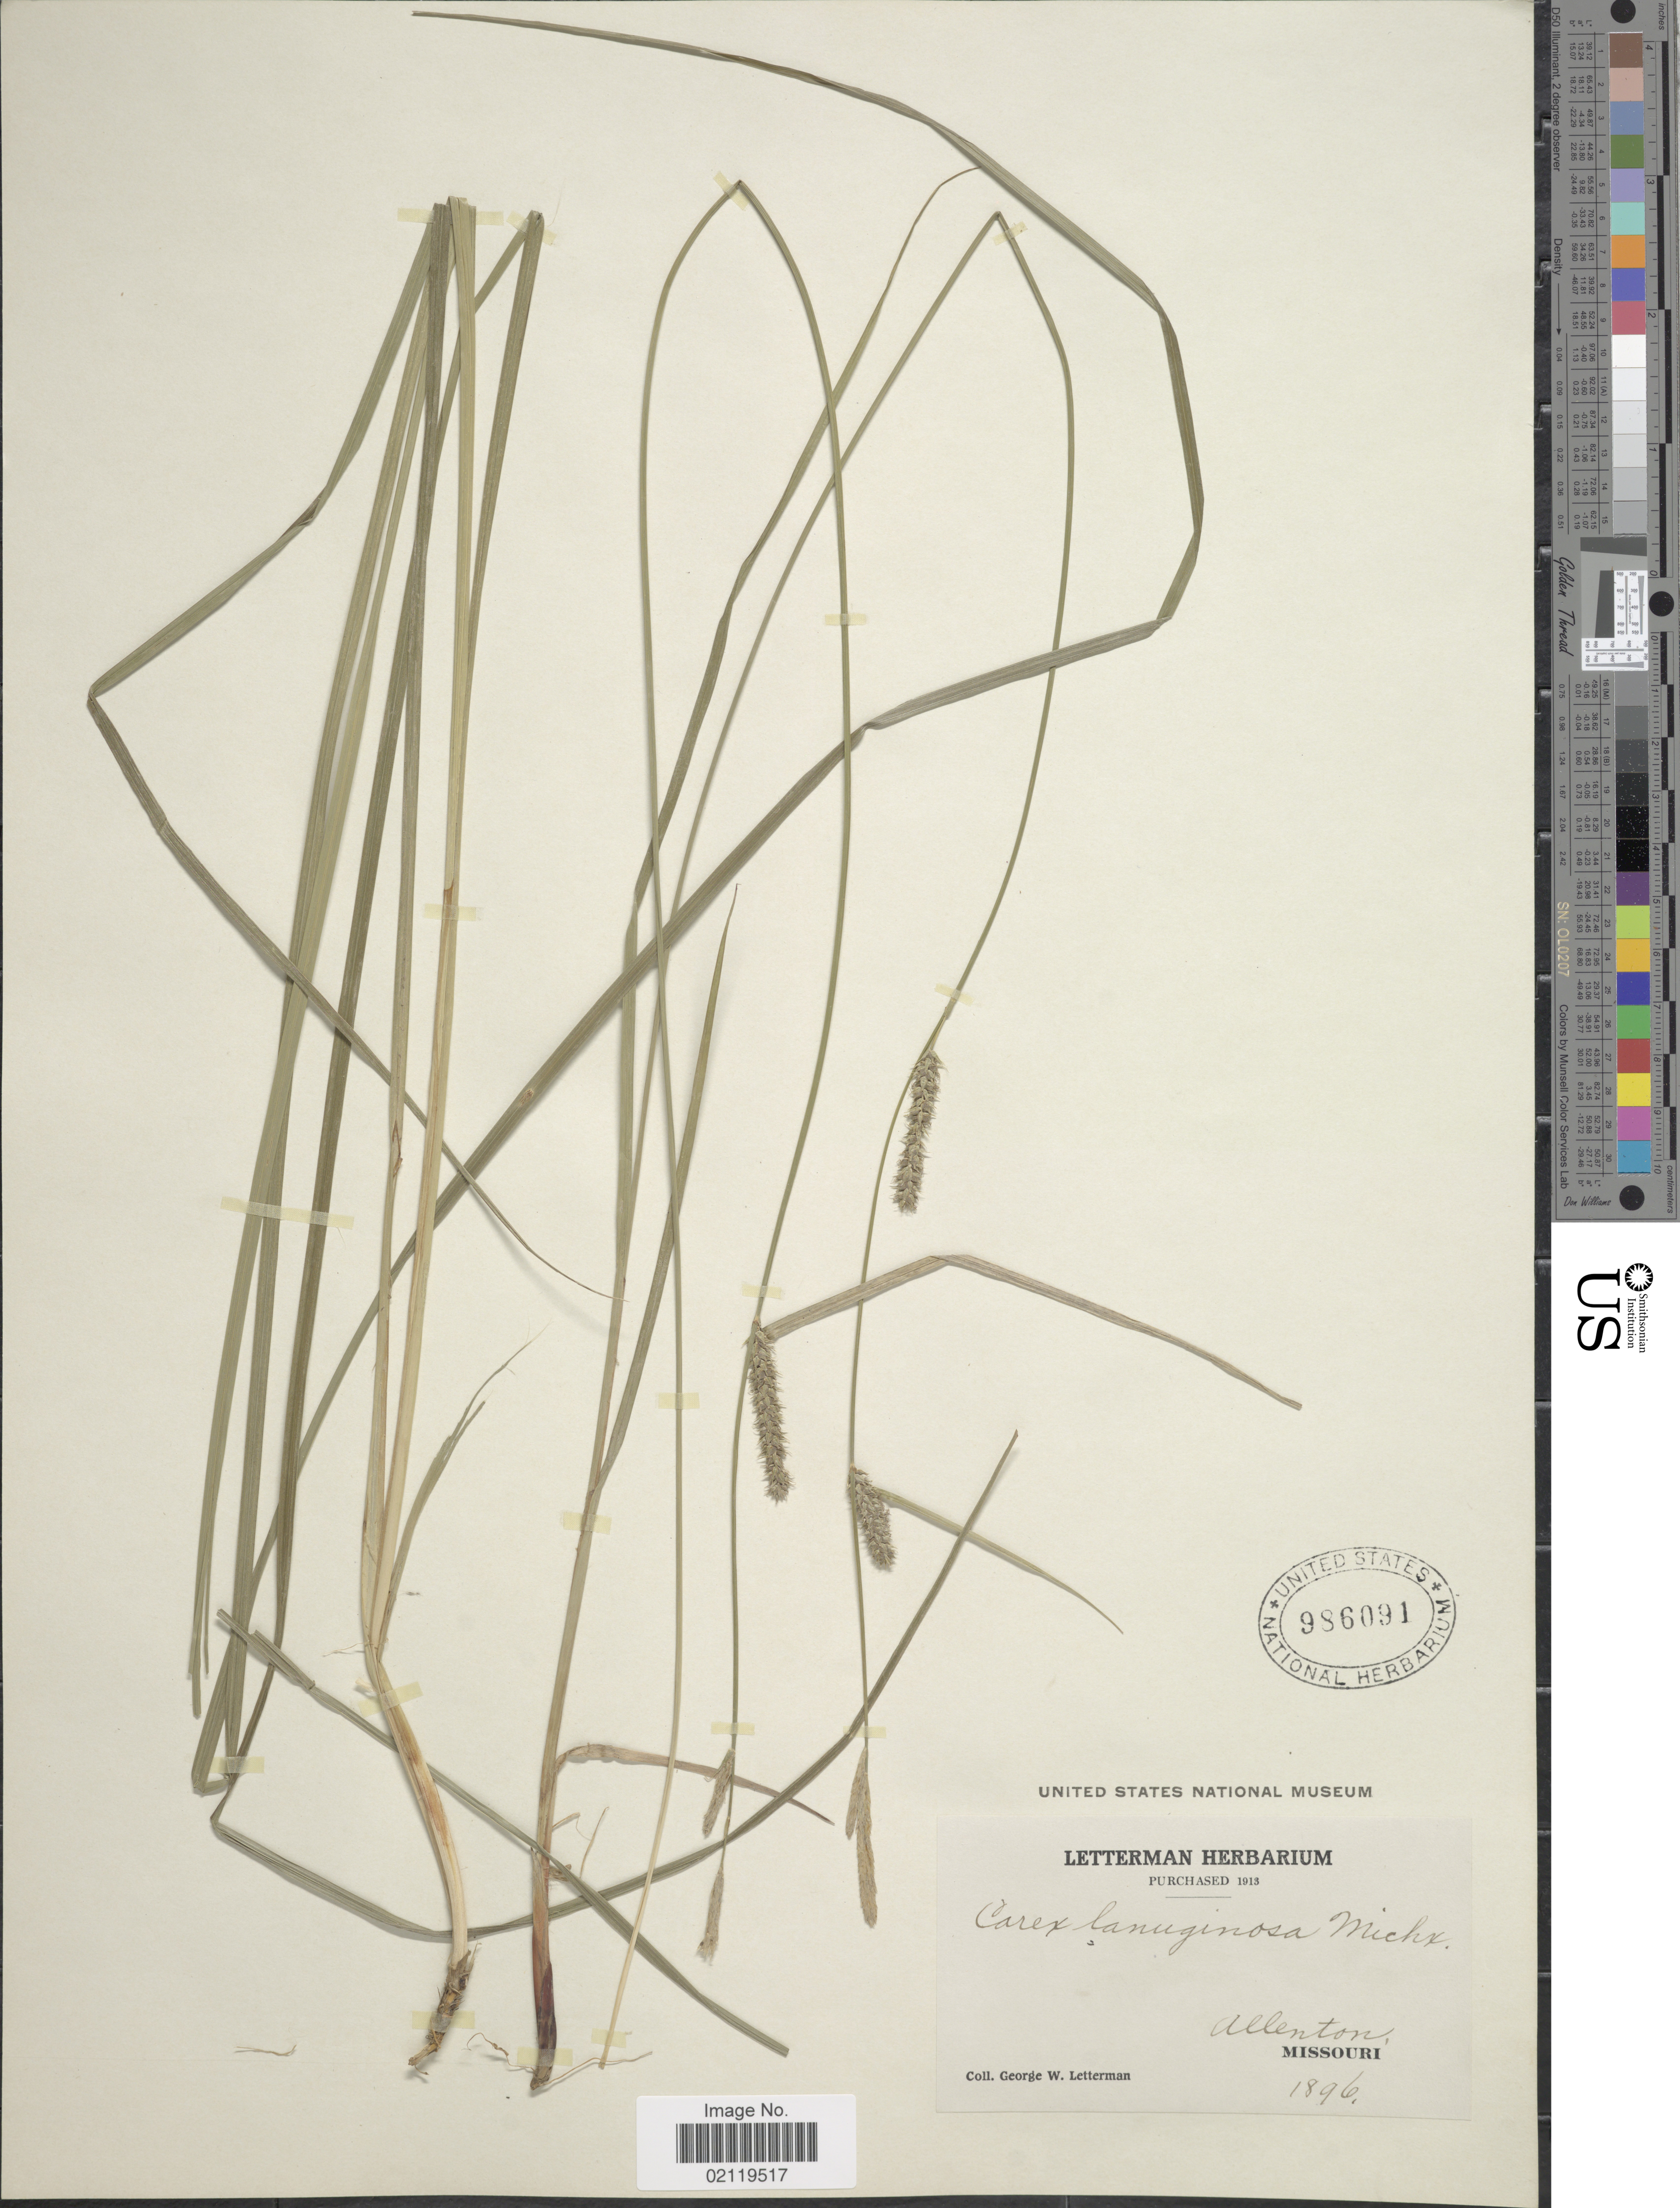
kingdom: Plantae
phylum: Tracheophyta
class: Liliopsida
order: Poales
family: Cyperaceae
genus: Carex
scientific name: Carex pellita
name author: Muhl. ex Willd.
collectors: G. W. Letterman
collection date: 1896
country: United States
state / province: Missouri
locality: Allenton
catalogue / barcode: US 986091